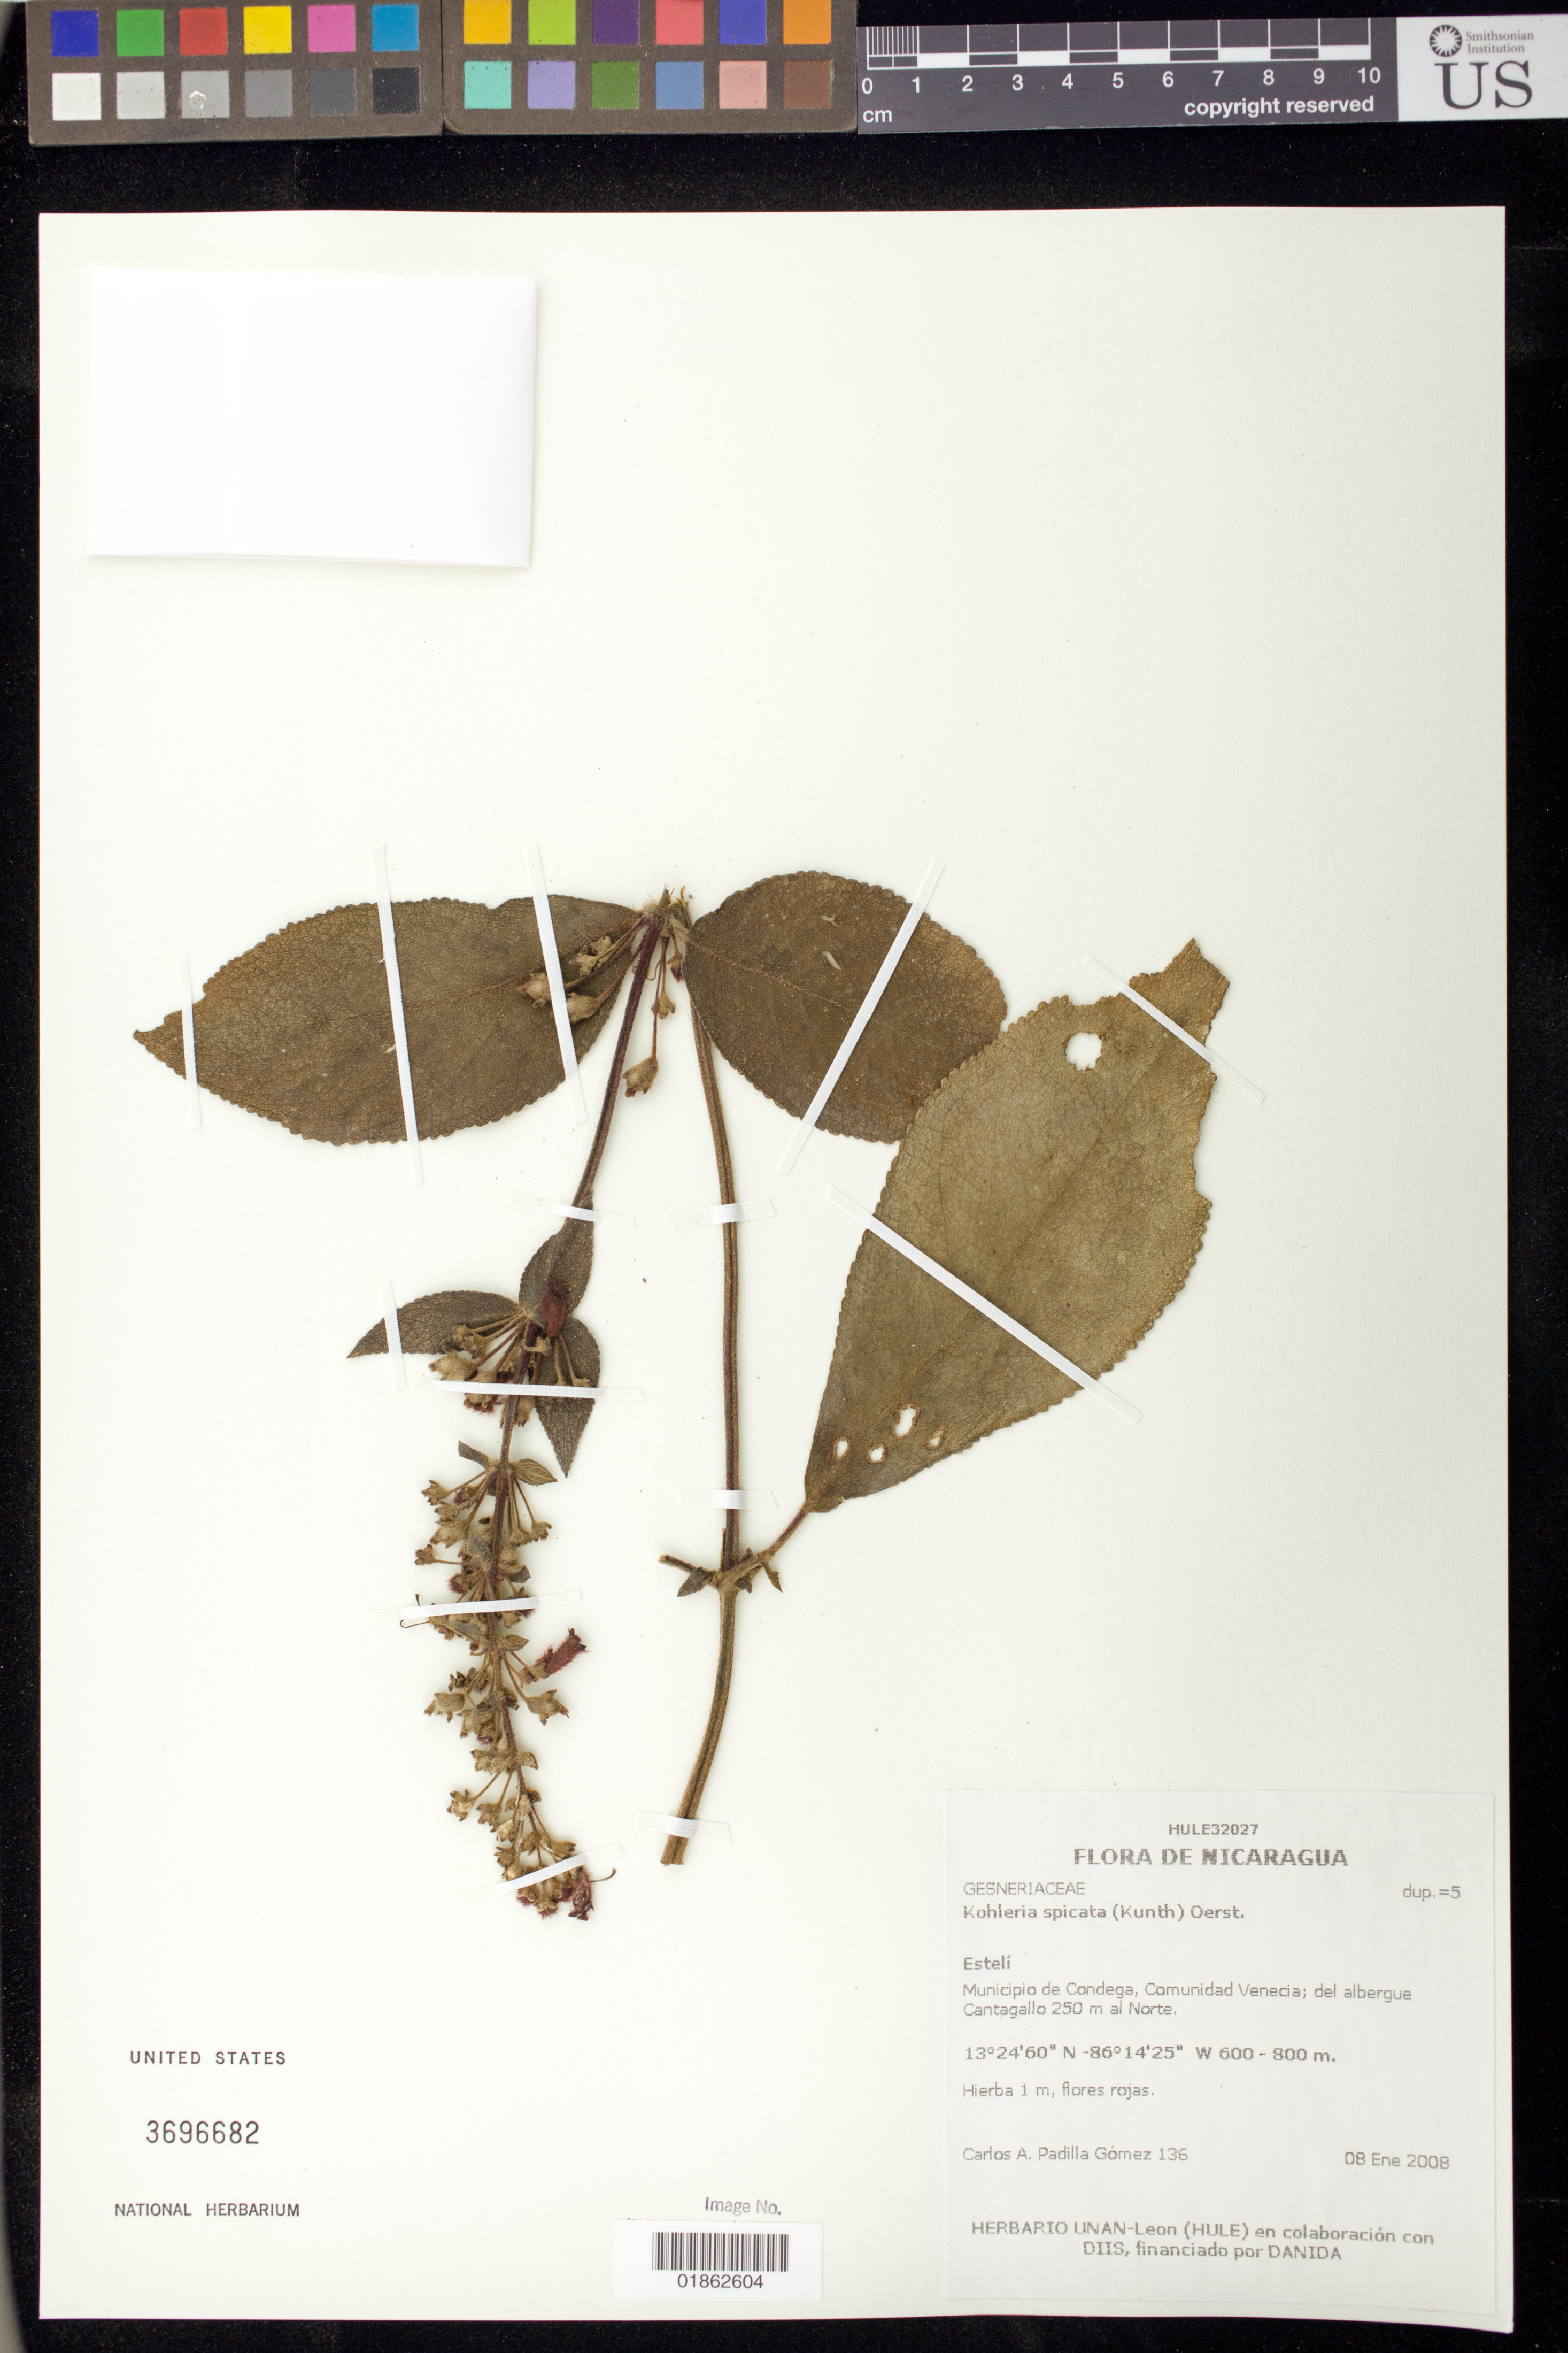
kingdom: Plantae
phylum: Tracheophyta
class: Magnoliopsida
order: Lamiales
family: Gesneriaceae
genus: Kohleria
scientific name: Kohleria spicata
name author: (Kunth) Oerst.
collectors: C. Gómez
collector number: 136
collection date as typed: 08 Ene 2008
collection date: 2008-01-08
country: Nicaragua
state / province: Estelí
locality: Municipio de Condega, Comunidad Venecia; del albergue Cantagallo 250 m al Norte.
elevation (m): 600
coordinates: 13 24 60 N, 86 14 25 W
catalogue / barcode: US 3696682